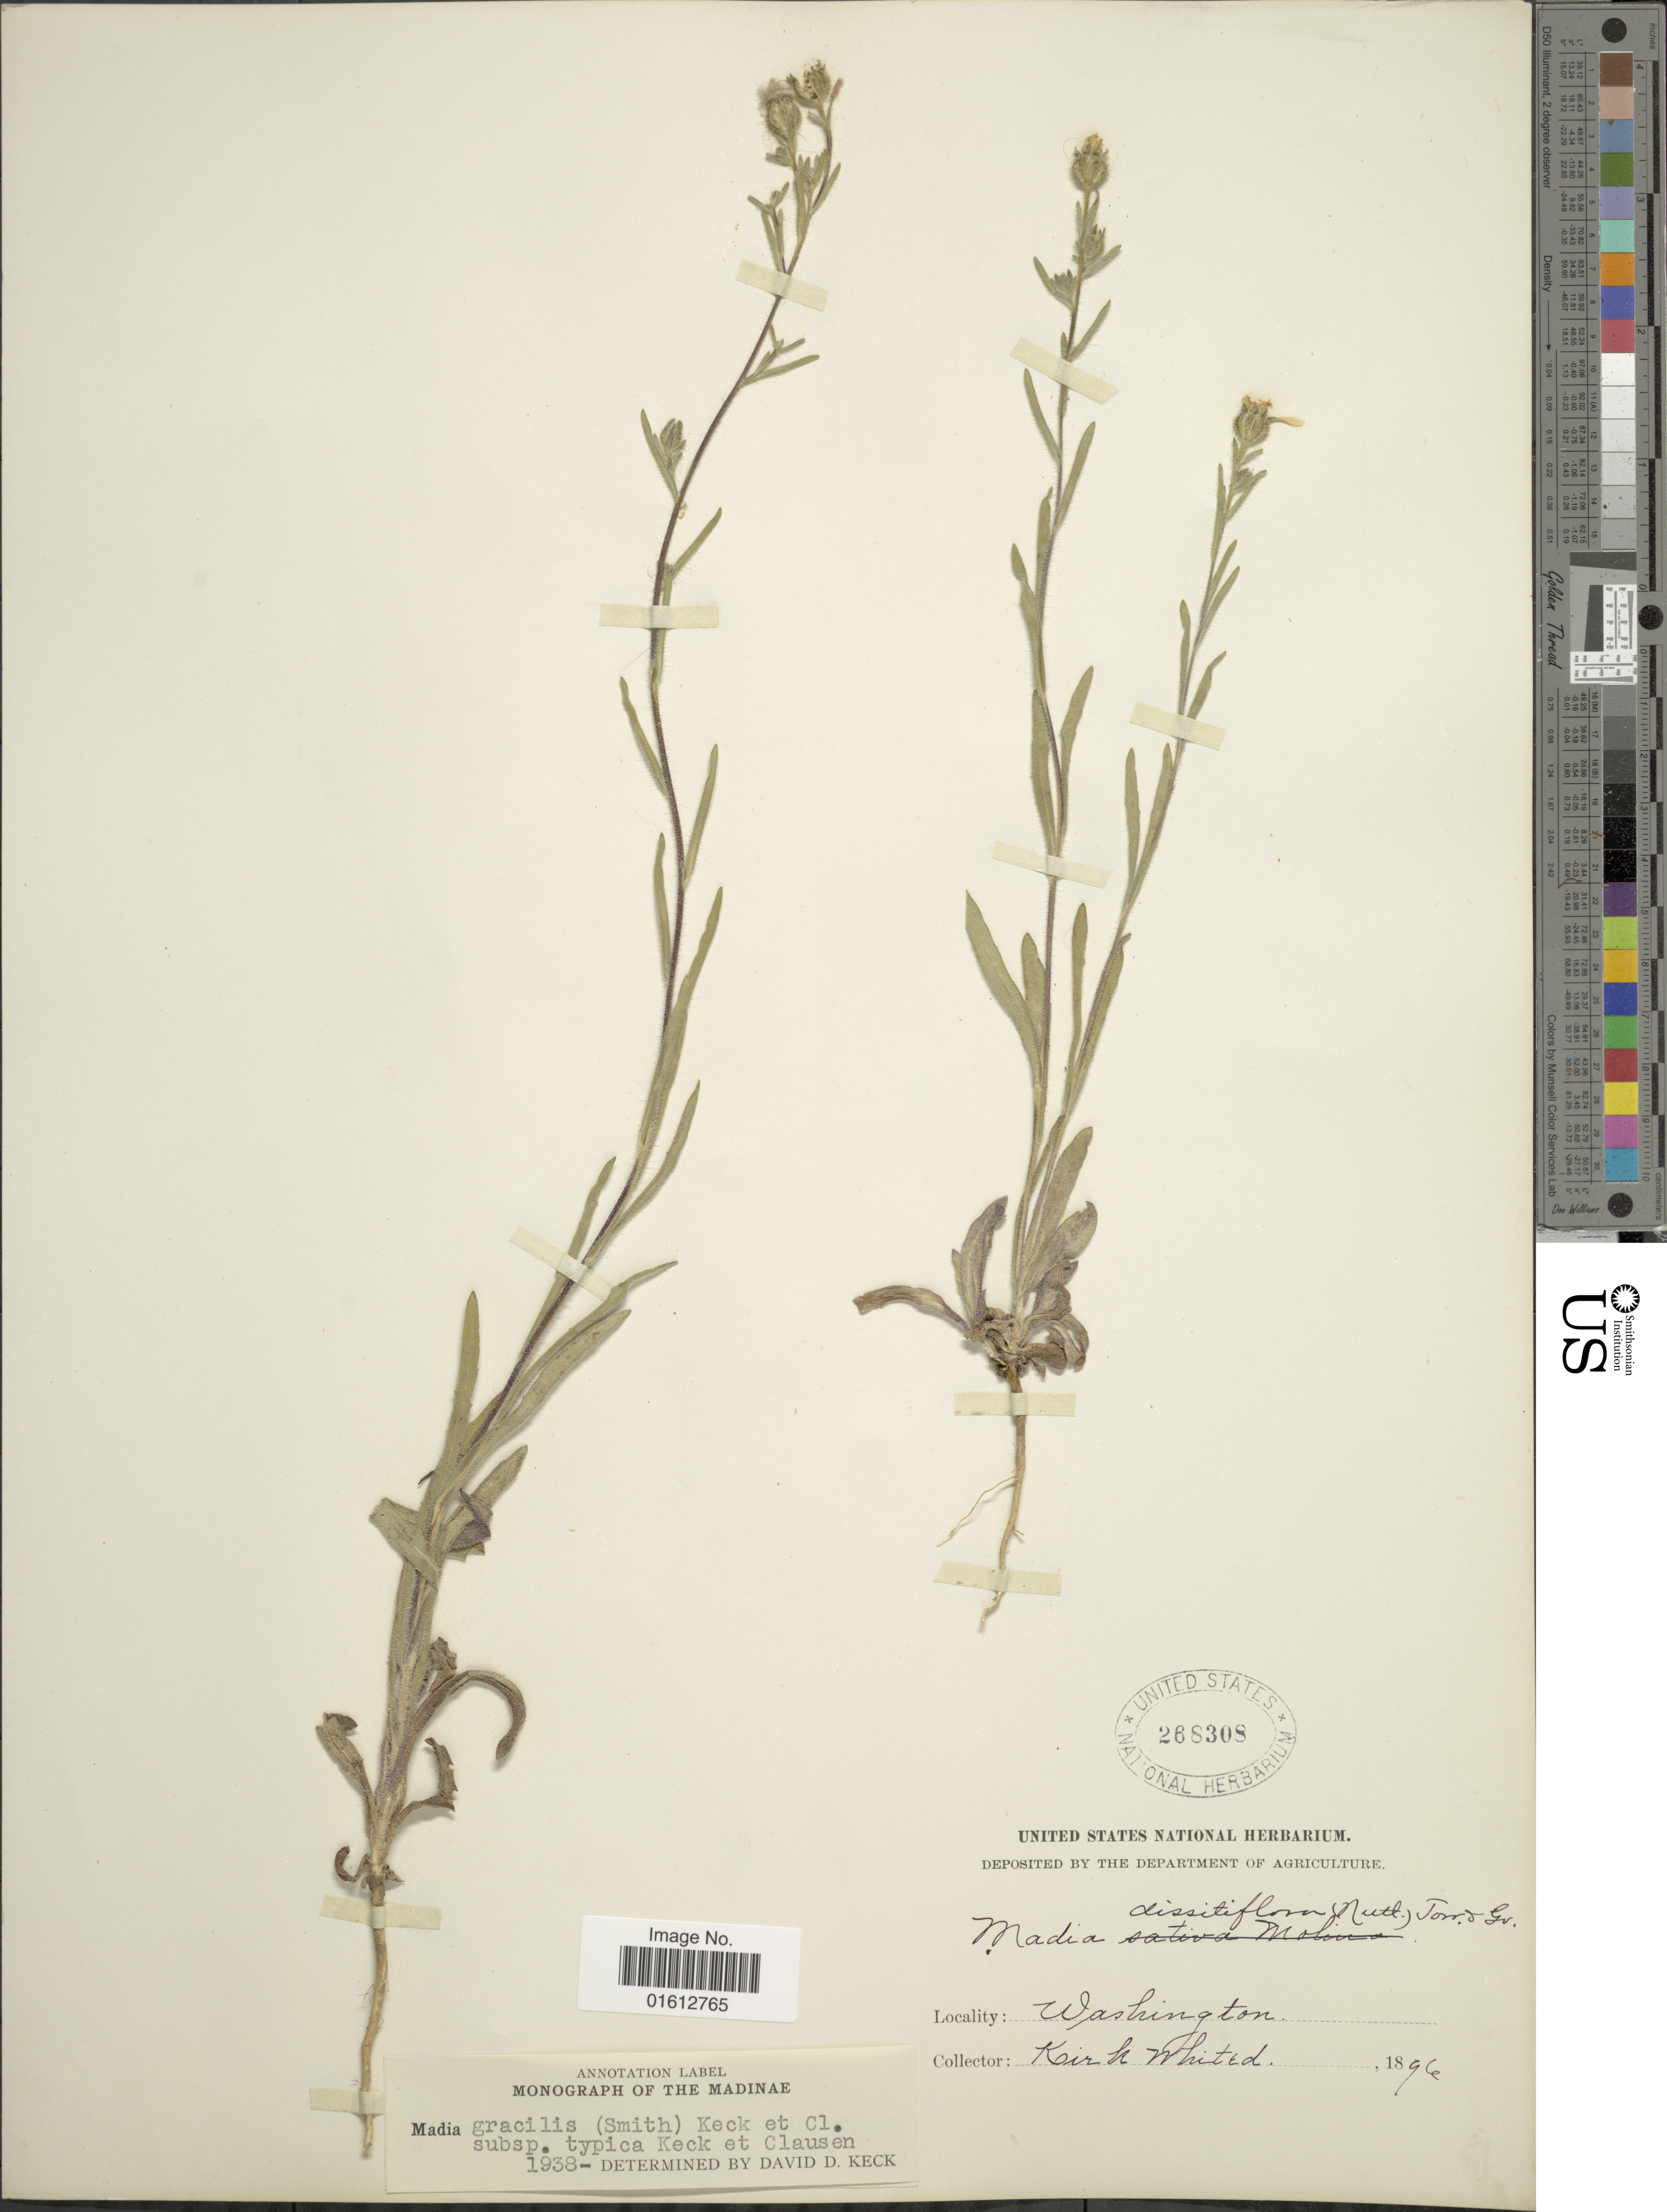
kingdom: Plantae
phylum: Tracheophyta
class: Magnoliopsida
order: Asterales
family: Asteraceae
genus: Madia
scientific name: Madia gracilis subsp. gracilis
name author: (Sm.) D.D. Keck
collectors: K. Whited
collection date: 1896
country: United States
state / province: Washington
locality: Washington.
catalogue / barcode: US 268308